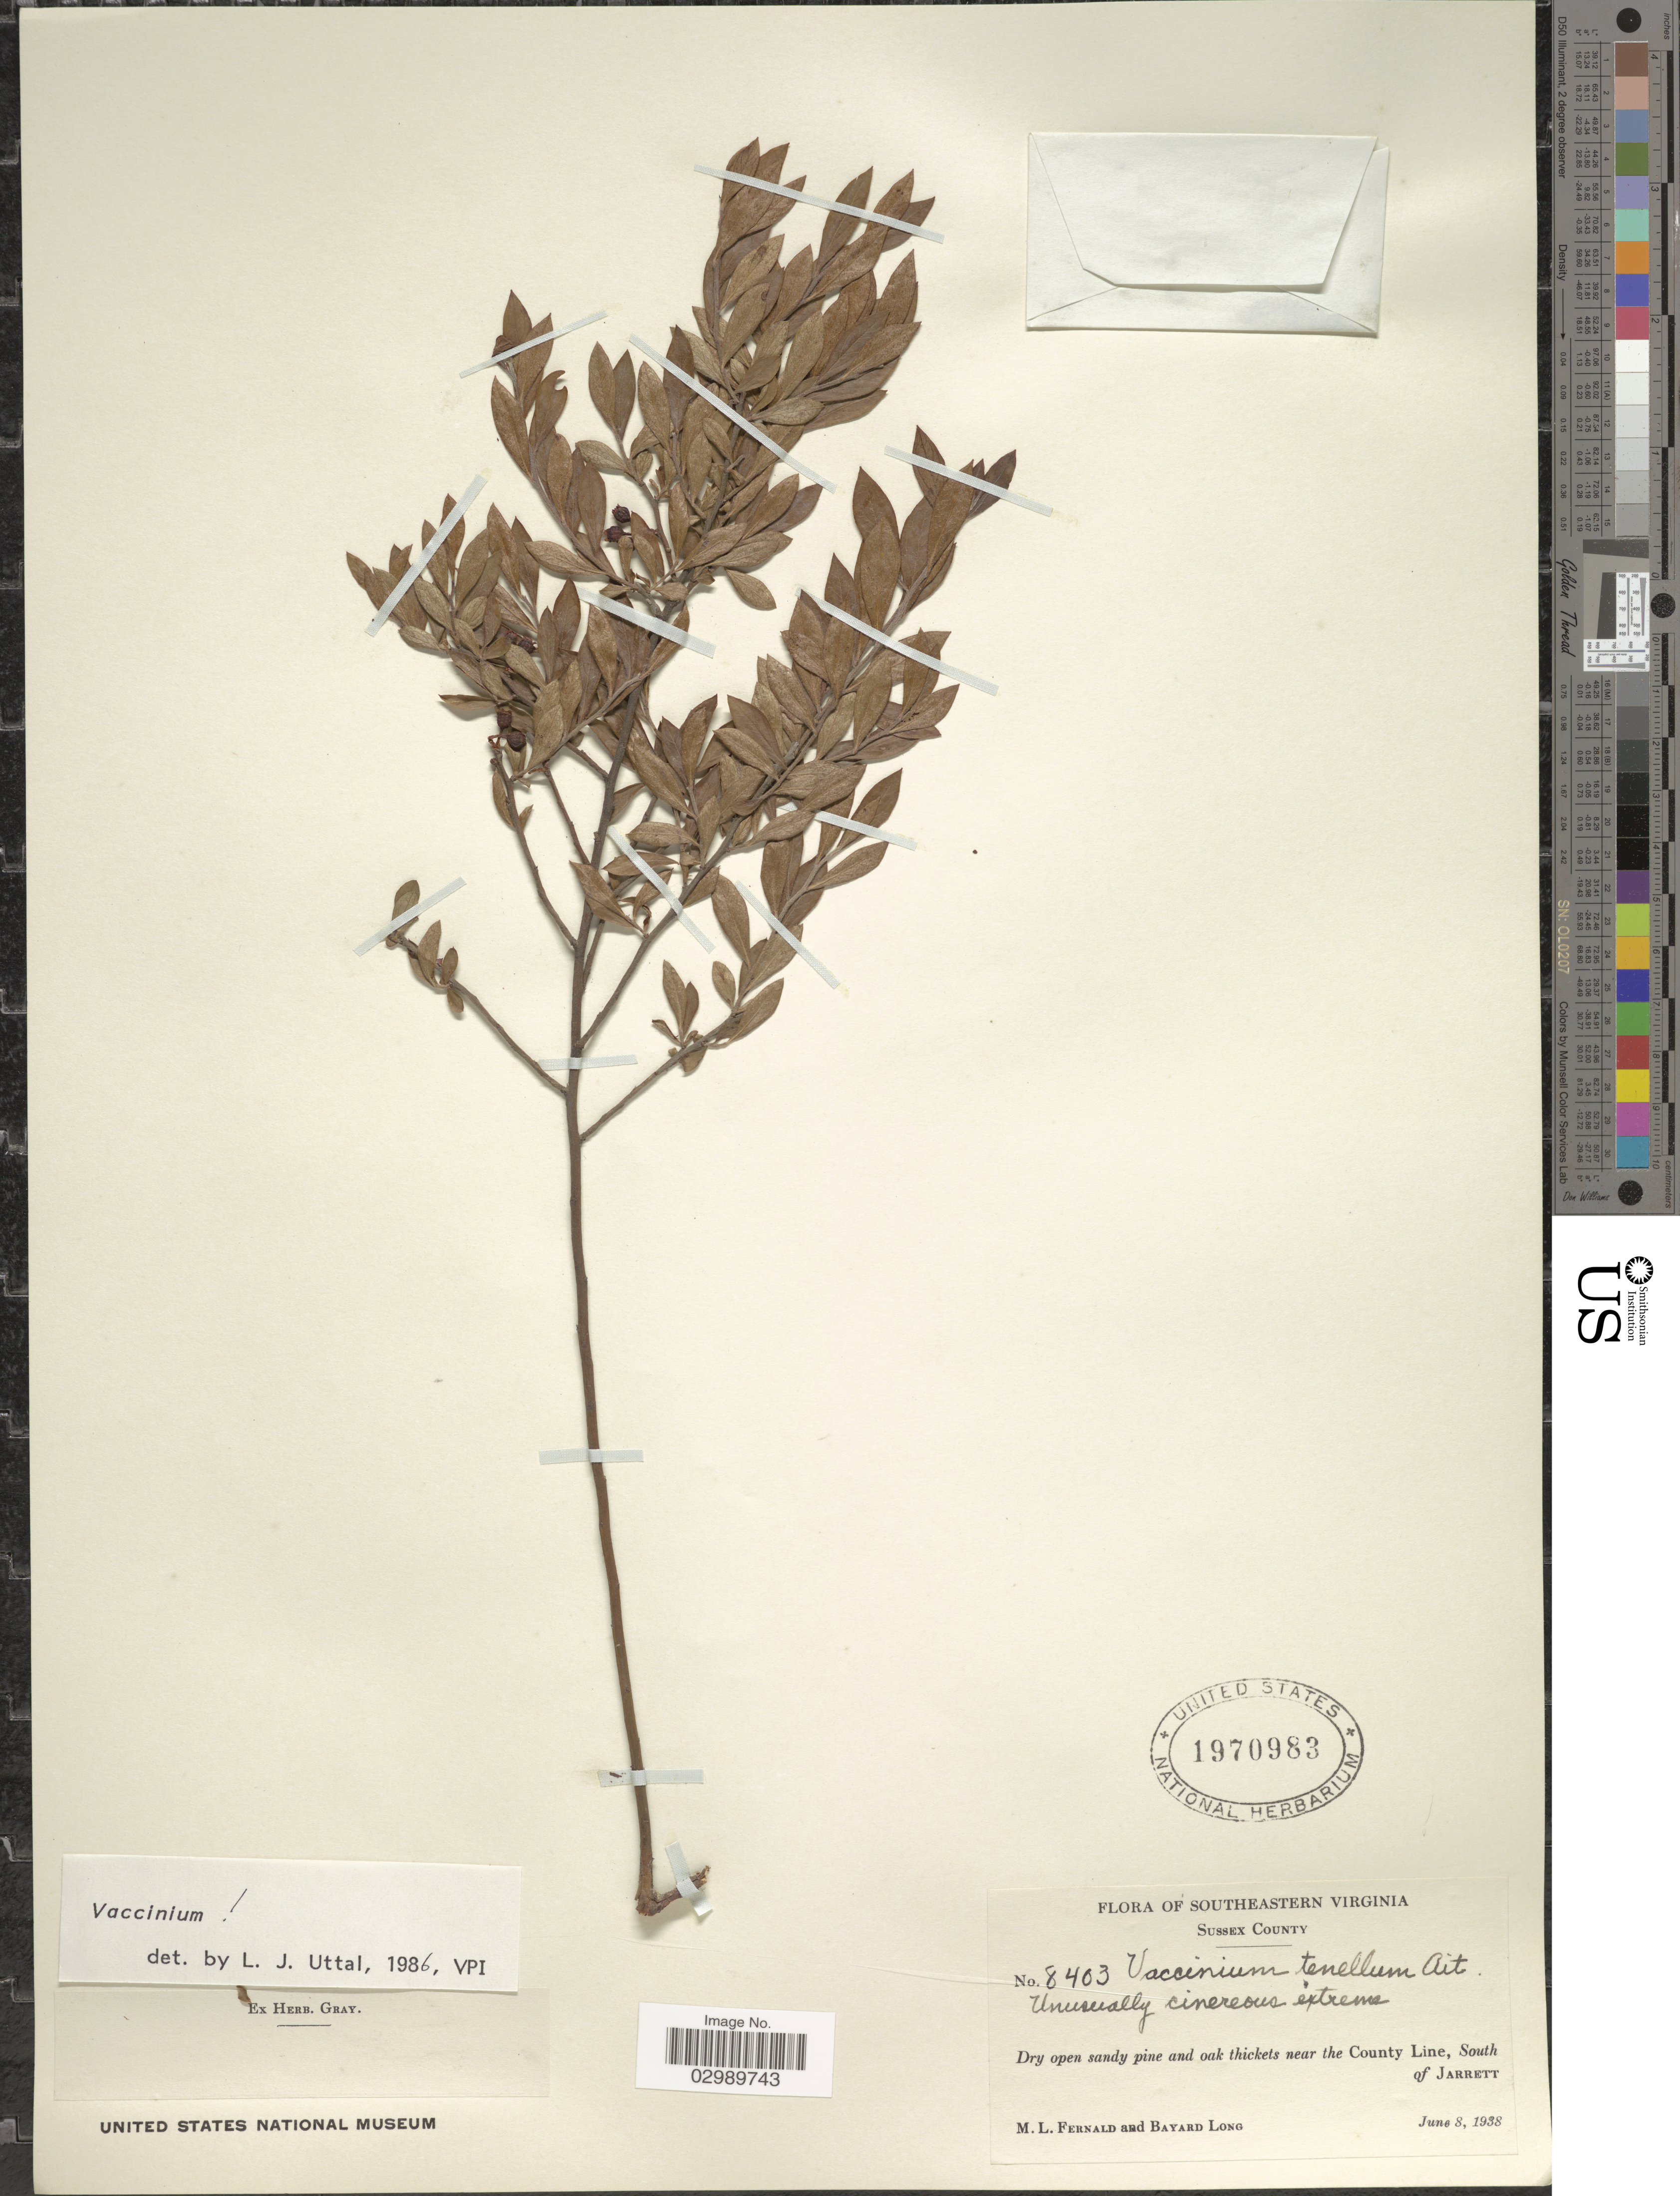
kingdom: Plantae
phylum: Tracheophyta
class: Magnoliopsida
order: Ericales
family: Ericaceae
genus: Vaccinium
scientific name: Vaccinium tenellum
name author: Aiton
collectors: M. L. Fernald & B. Long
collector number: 8403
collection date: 1938-06-08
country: United States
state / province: Virginia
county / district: Sussex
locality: Southeastern Virginia. Sussex County. Near the County Line, South of Jarrett.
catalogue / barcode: US 1970983